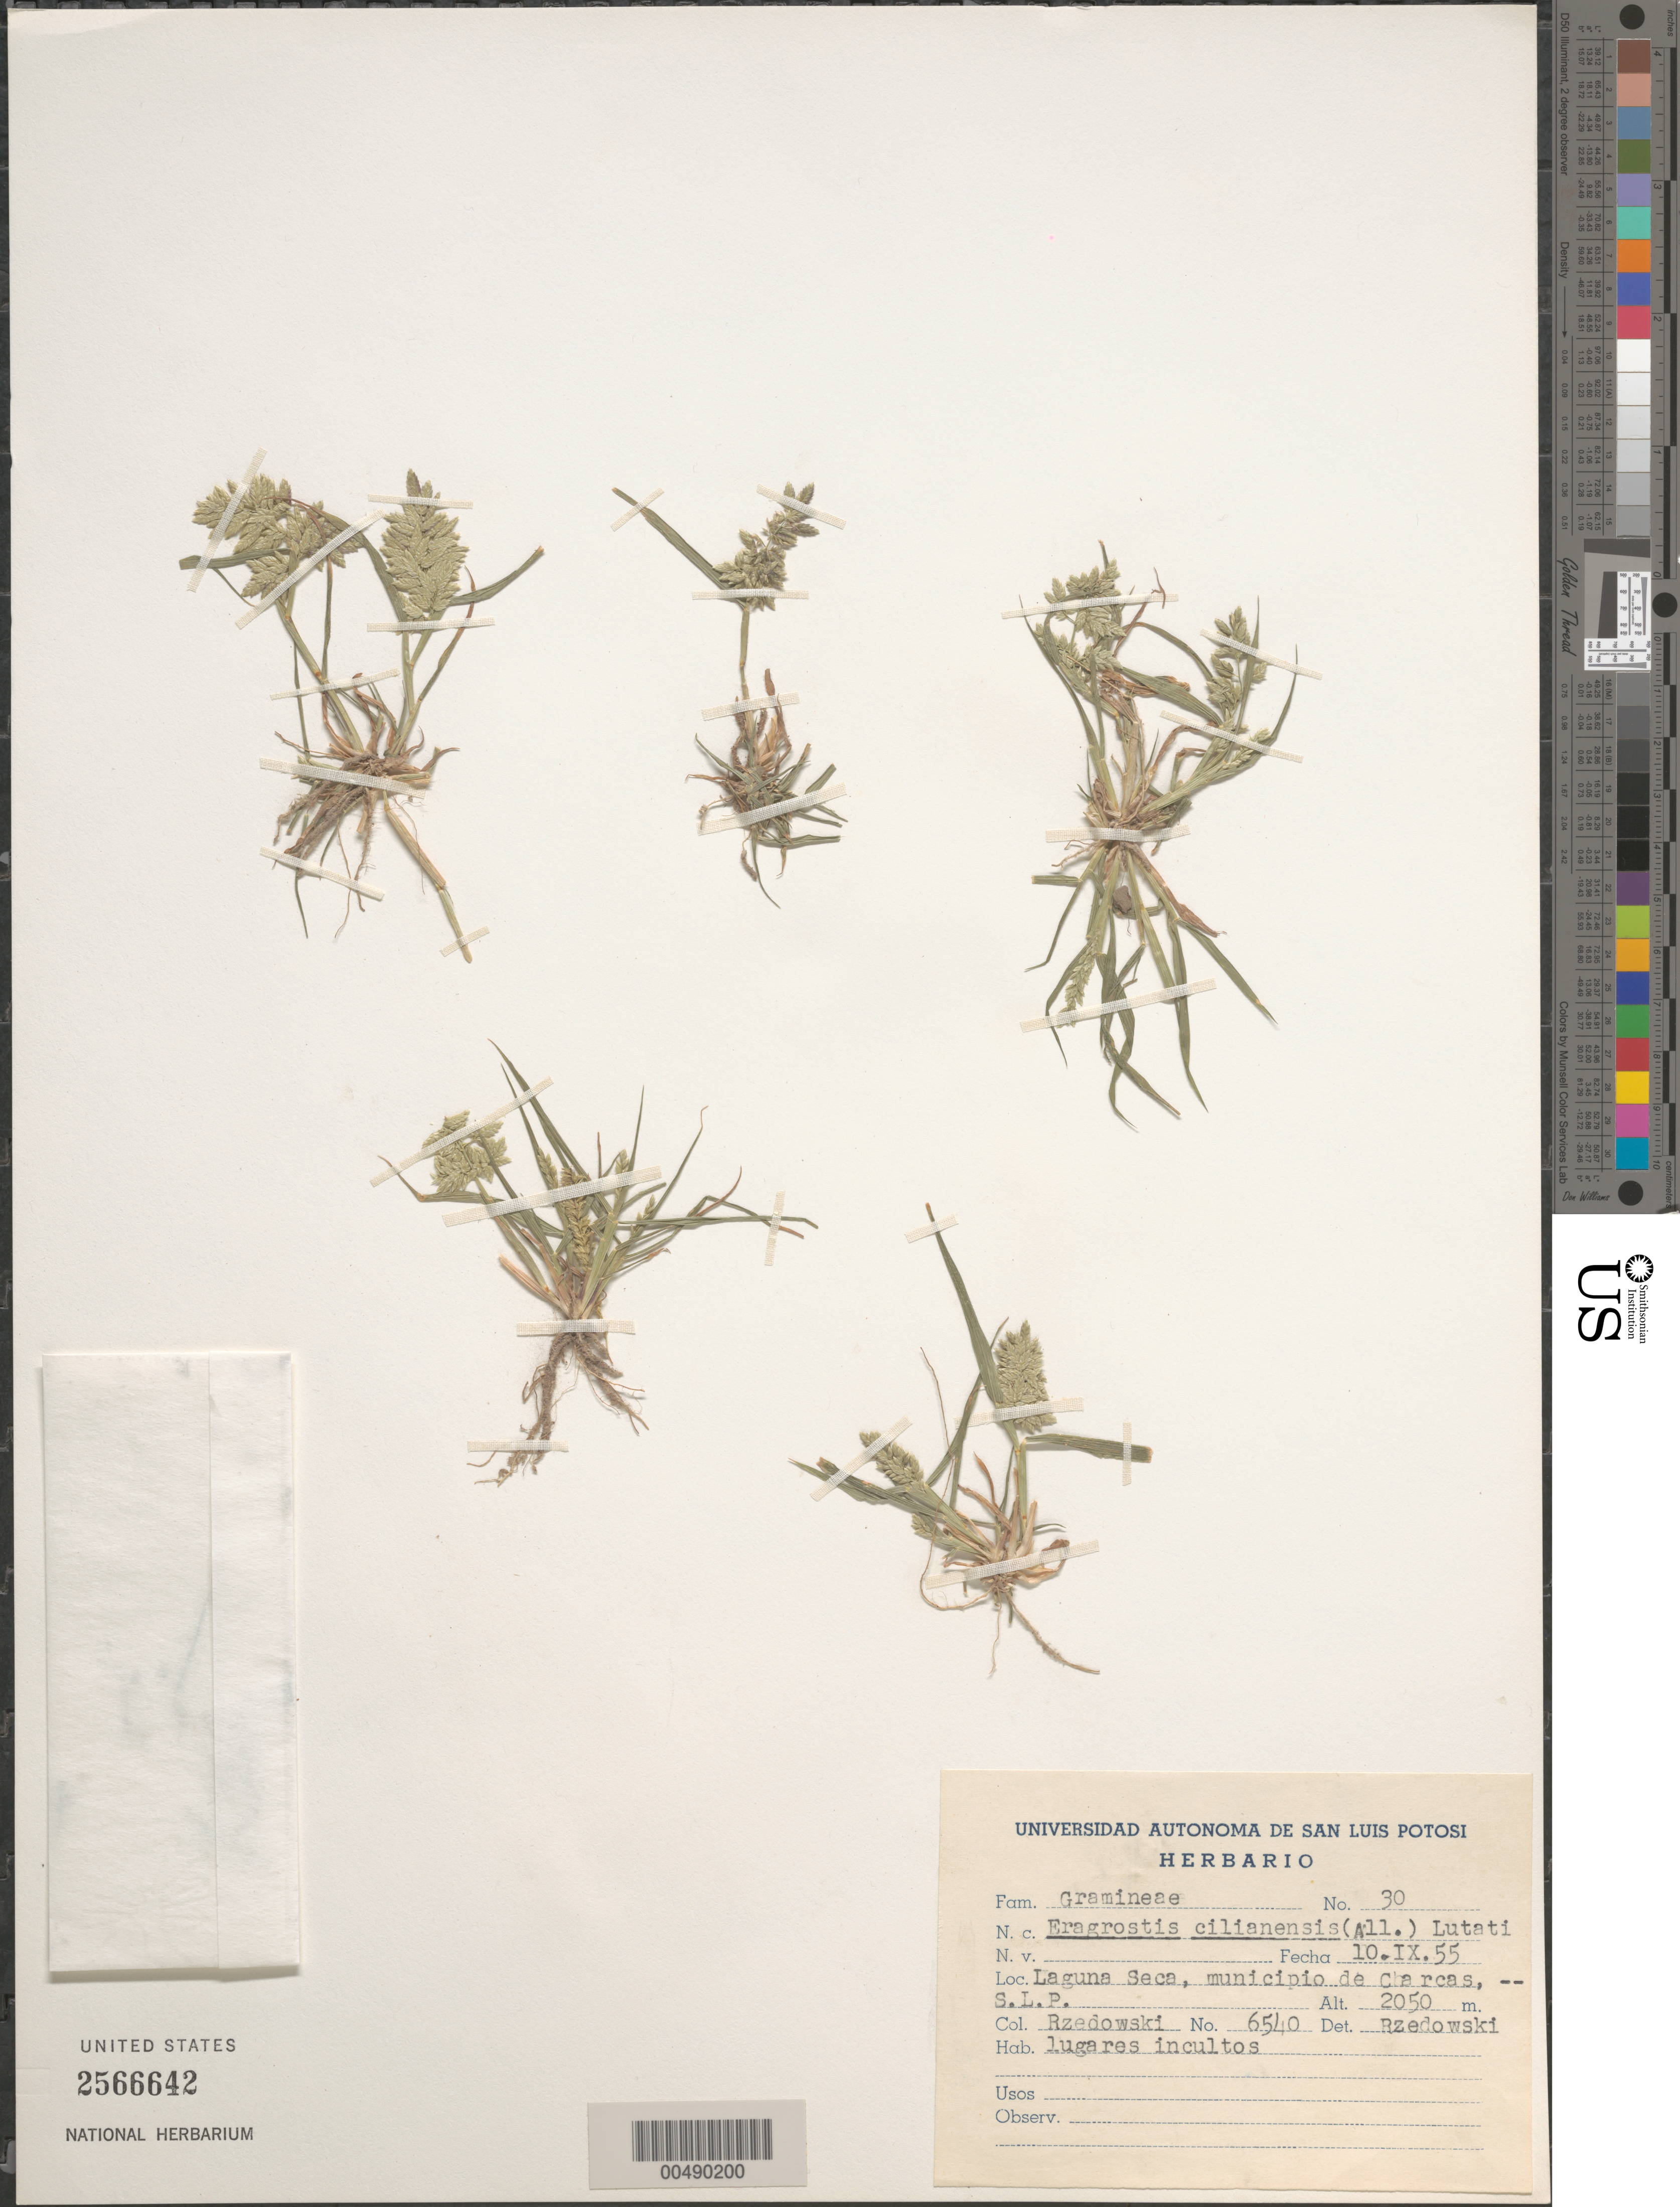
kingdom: Plantae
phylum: Tracheophyta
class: Liliopsida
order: Poales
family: Poaceae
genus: Eragrostis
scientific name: Eragrostis cilianensis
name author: (Bellardi) Vignolo ex Janch.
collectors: J. Rzedowski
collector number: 6540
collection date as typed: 10 Sep 1955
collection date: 1955-09-10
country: Mexico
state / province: San Luis Potosi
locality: Laguna Seca, Carcas Mun.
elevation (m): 2050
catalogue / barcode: US 2566642